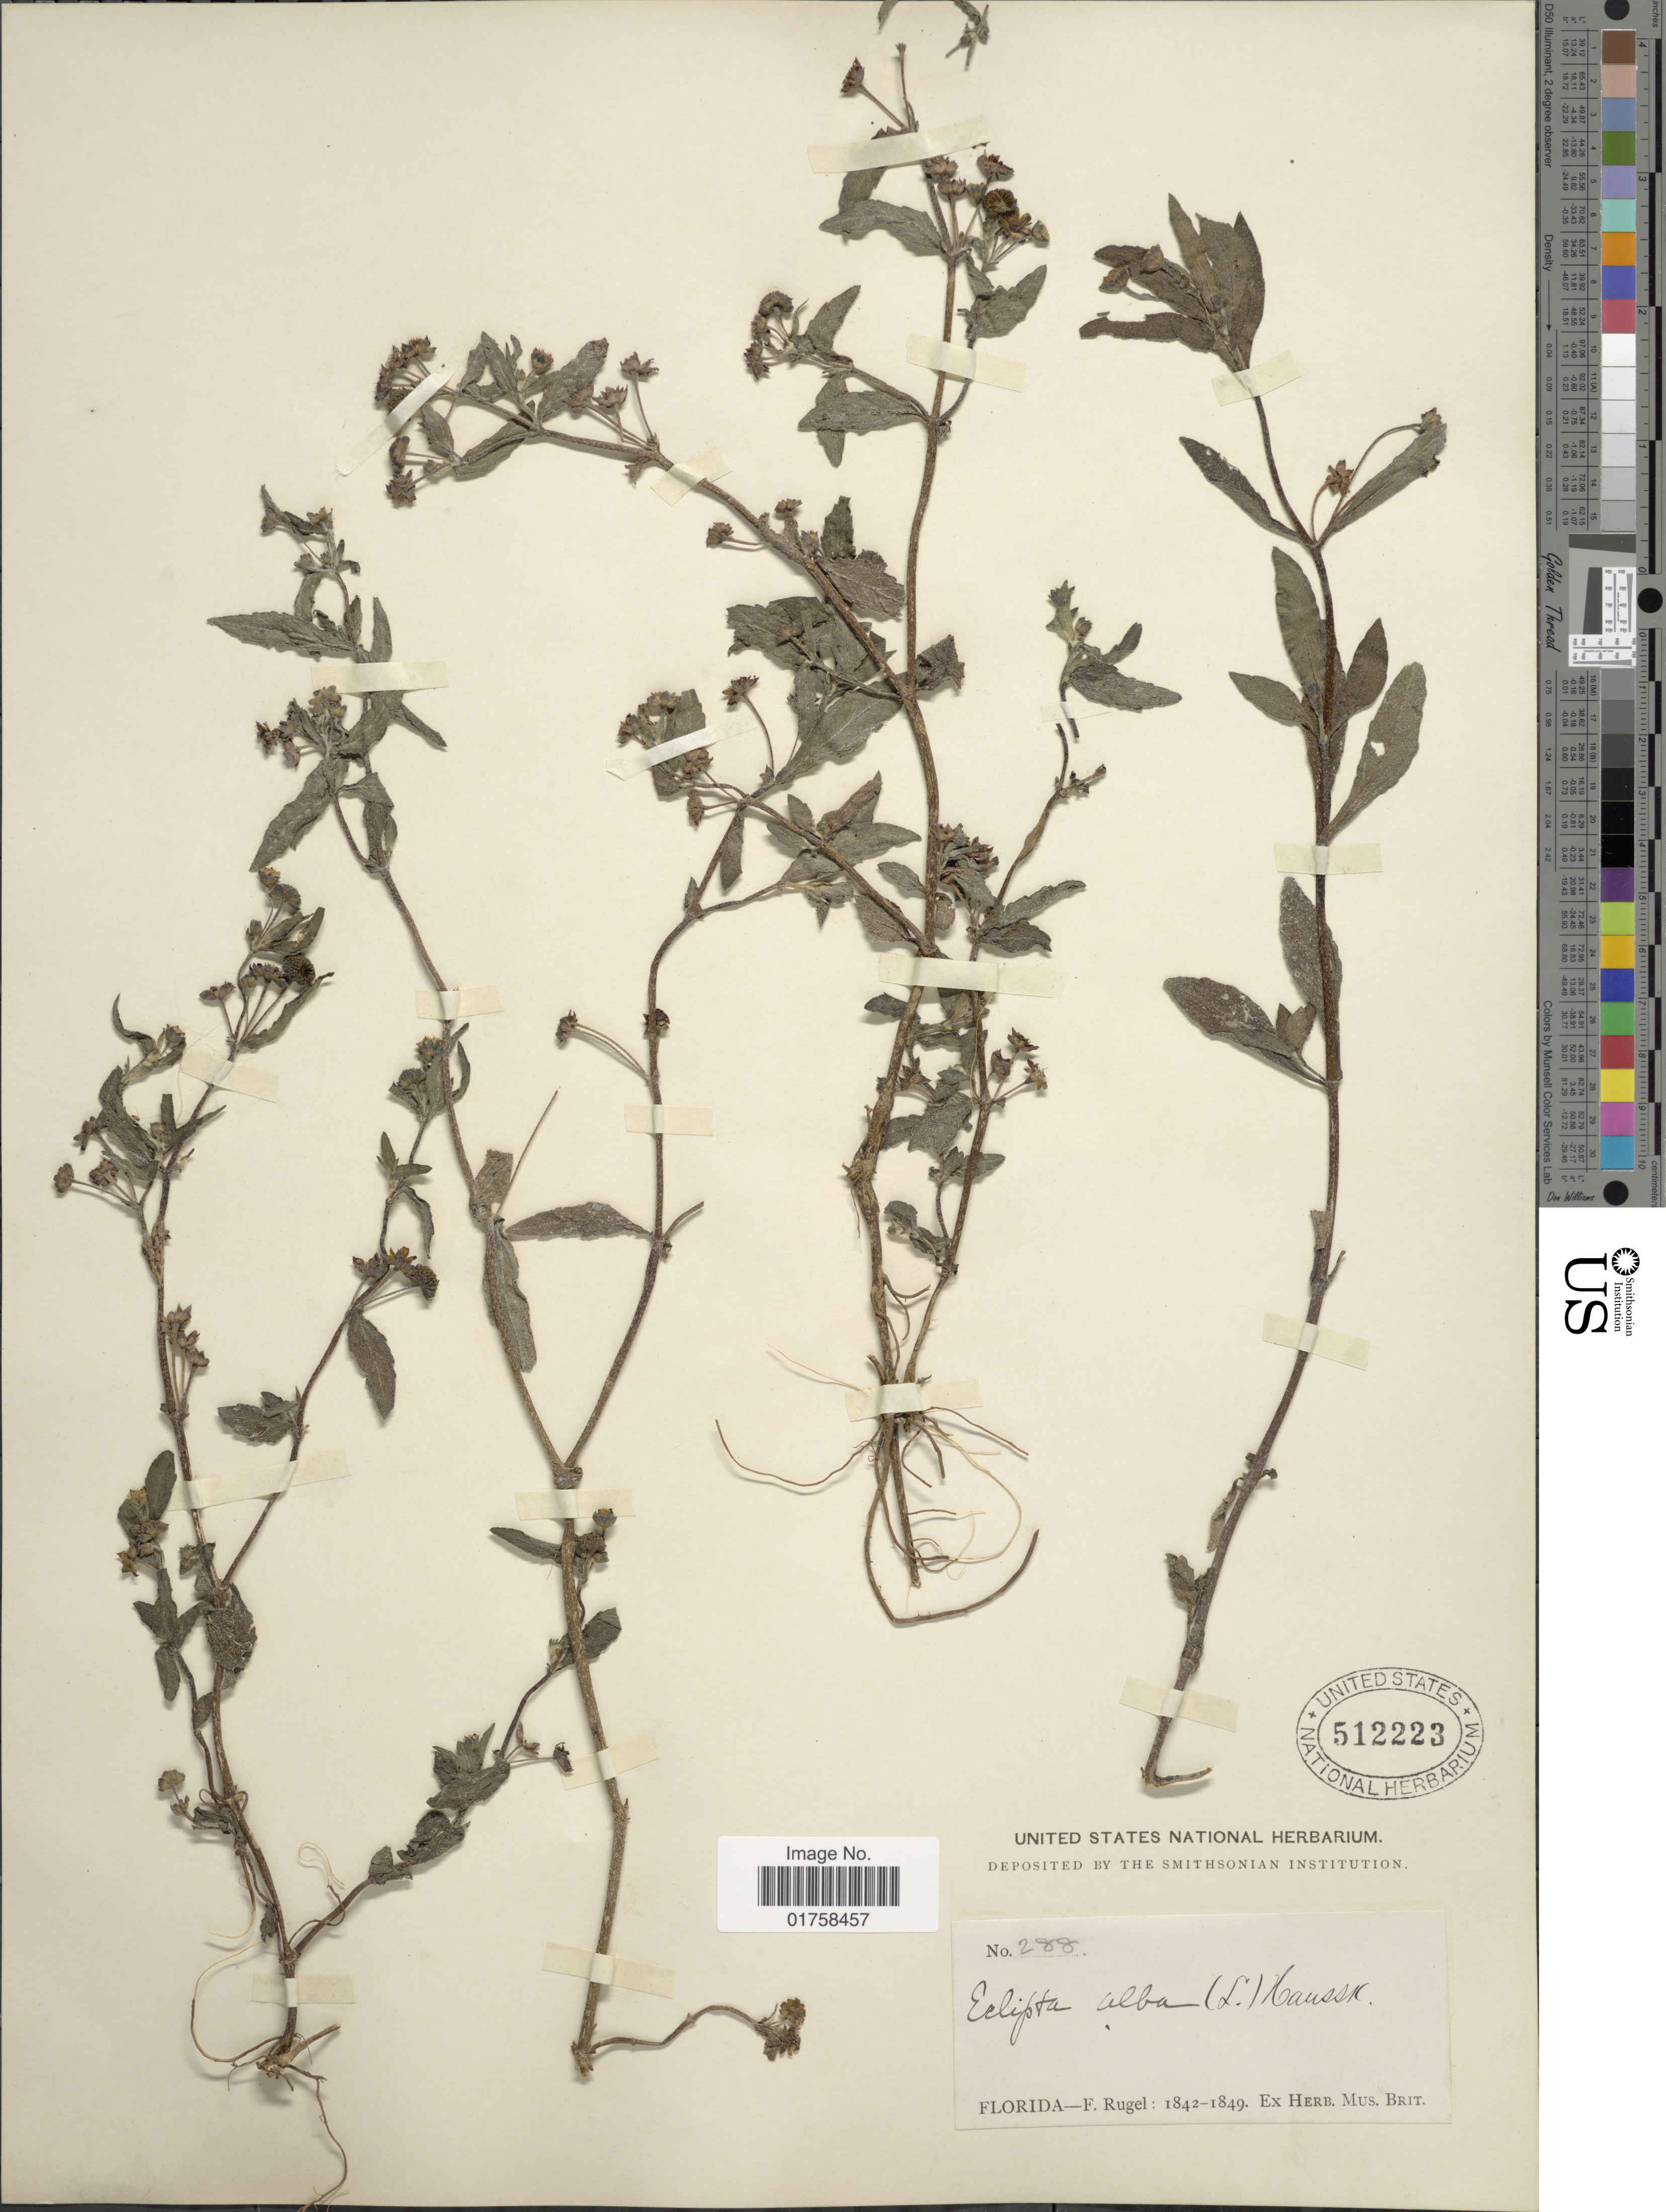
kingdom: Plantae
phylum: Tracheophyta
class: Magnoliopsida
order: Asterales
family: Asteraceae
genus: Eclipta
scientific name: Eclipta alba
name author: (L.) Hassk.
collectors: F. Rugel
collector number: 288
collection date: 1842/1849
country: United States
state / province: Florida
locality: Florida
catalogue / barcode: US 512223